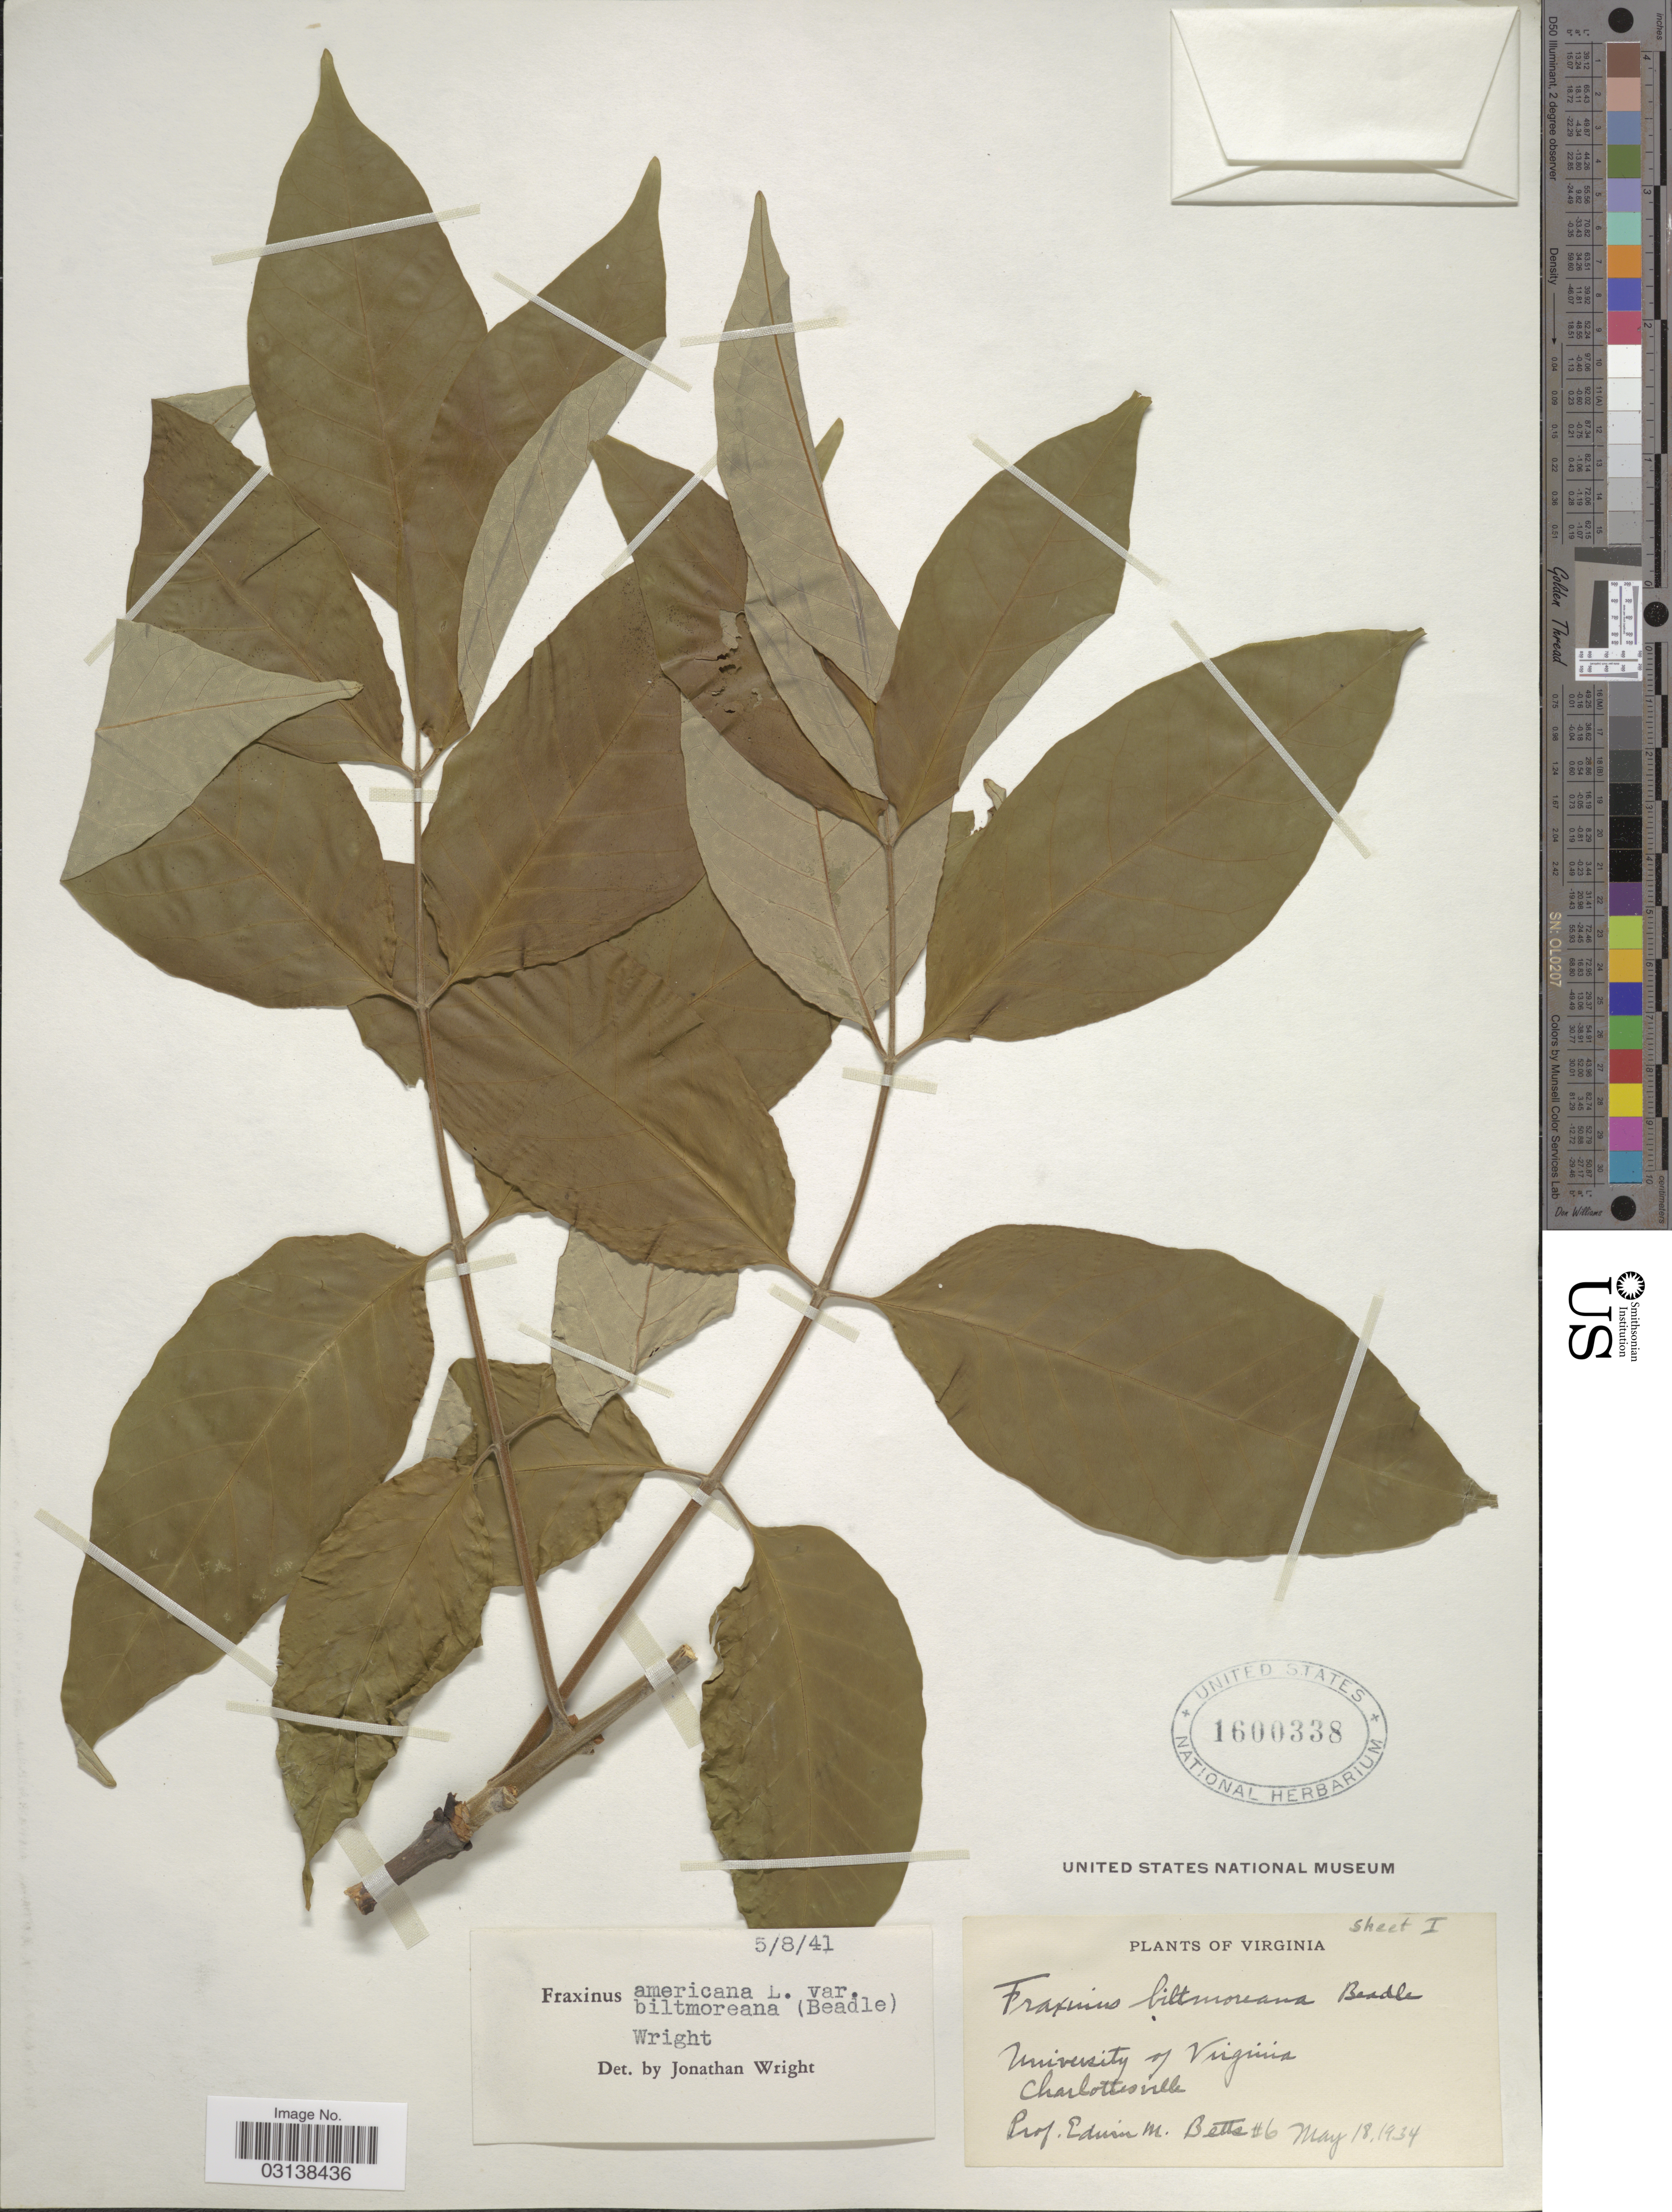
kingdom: Plantae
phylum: Tracheophyta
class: Magnoliopsida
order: Lamiales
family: Oleaceae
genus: Fraxinus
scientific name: Fraxinus americana var. biltmoreana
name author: (Beadle) J.W. Wright ex Fernald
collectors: E. Betts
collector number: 6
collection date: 1934-05-18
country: United States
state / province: Virginia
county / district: City of Charlottesville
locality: University of Virginia, Charlottesville.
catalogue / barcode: US 1600338